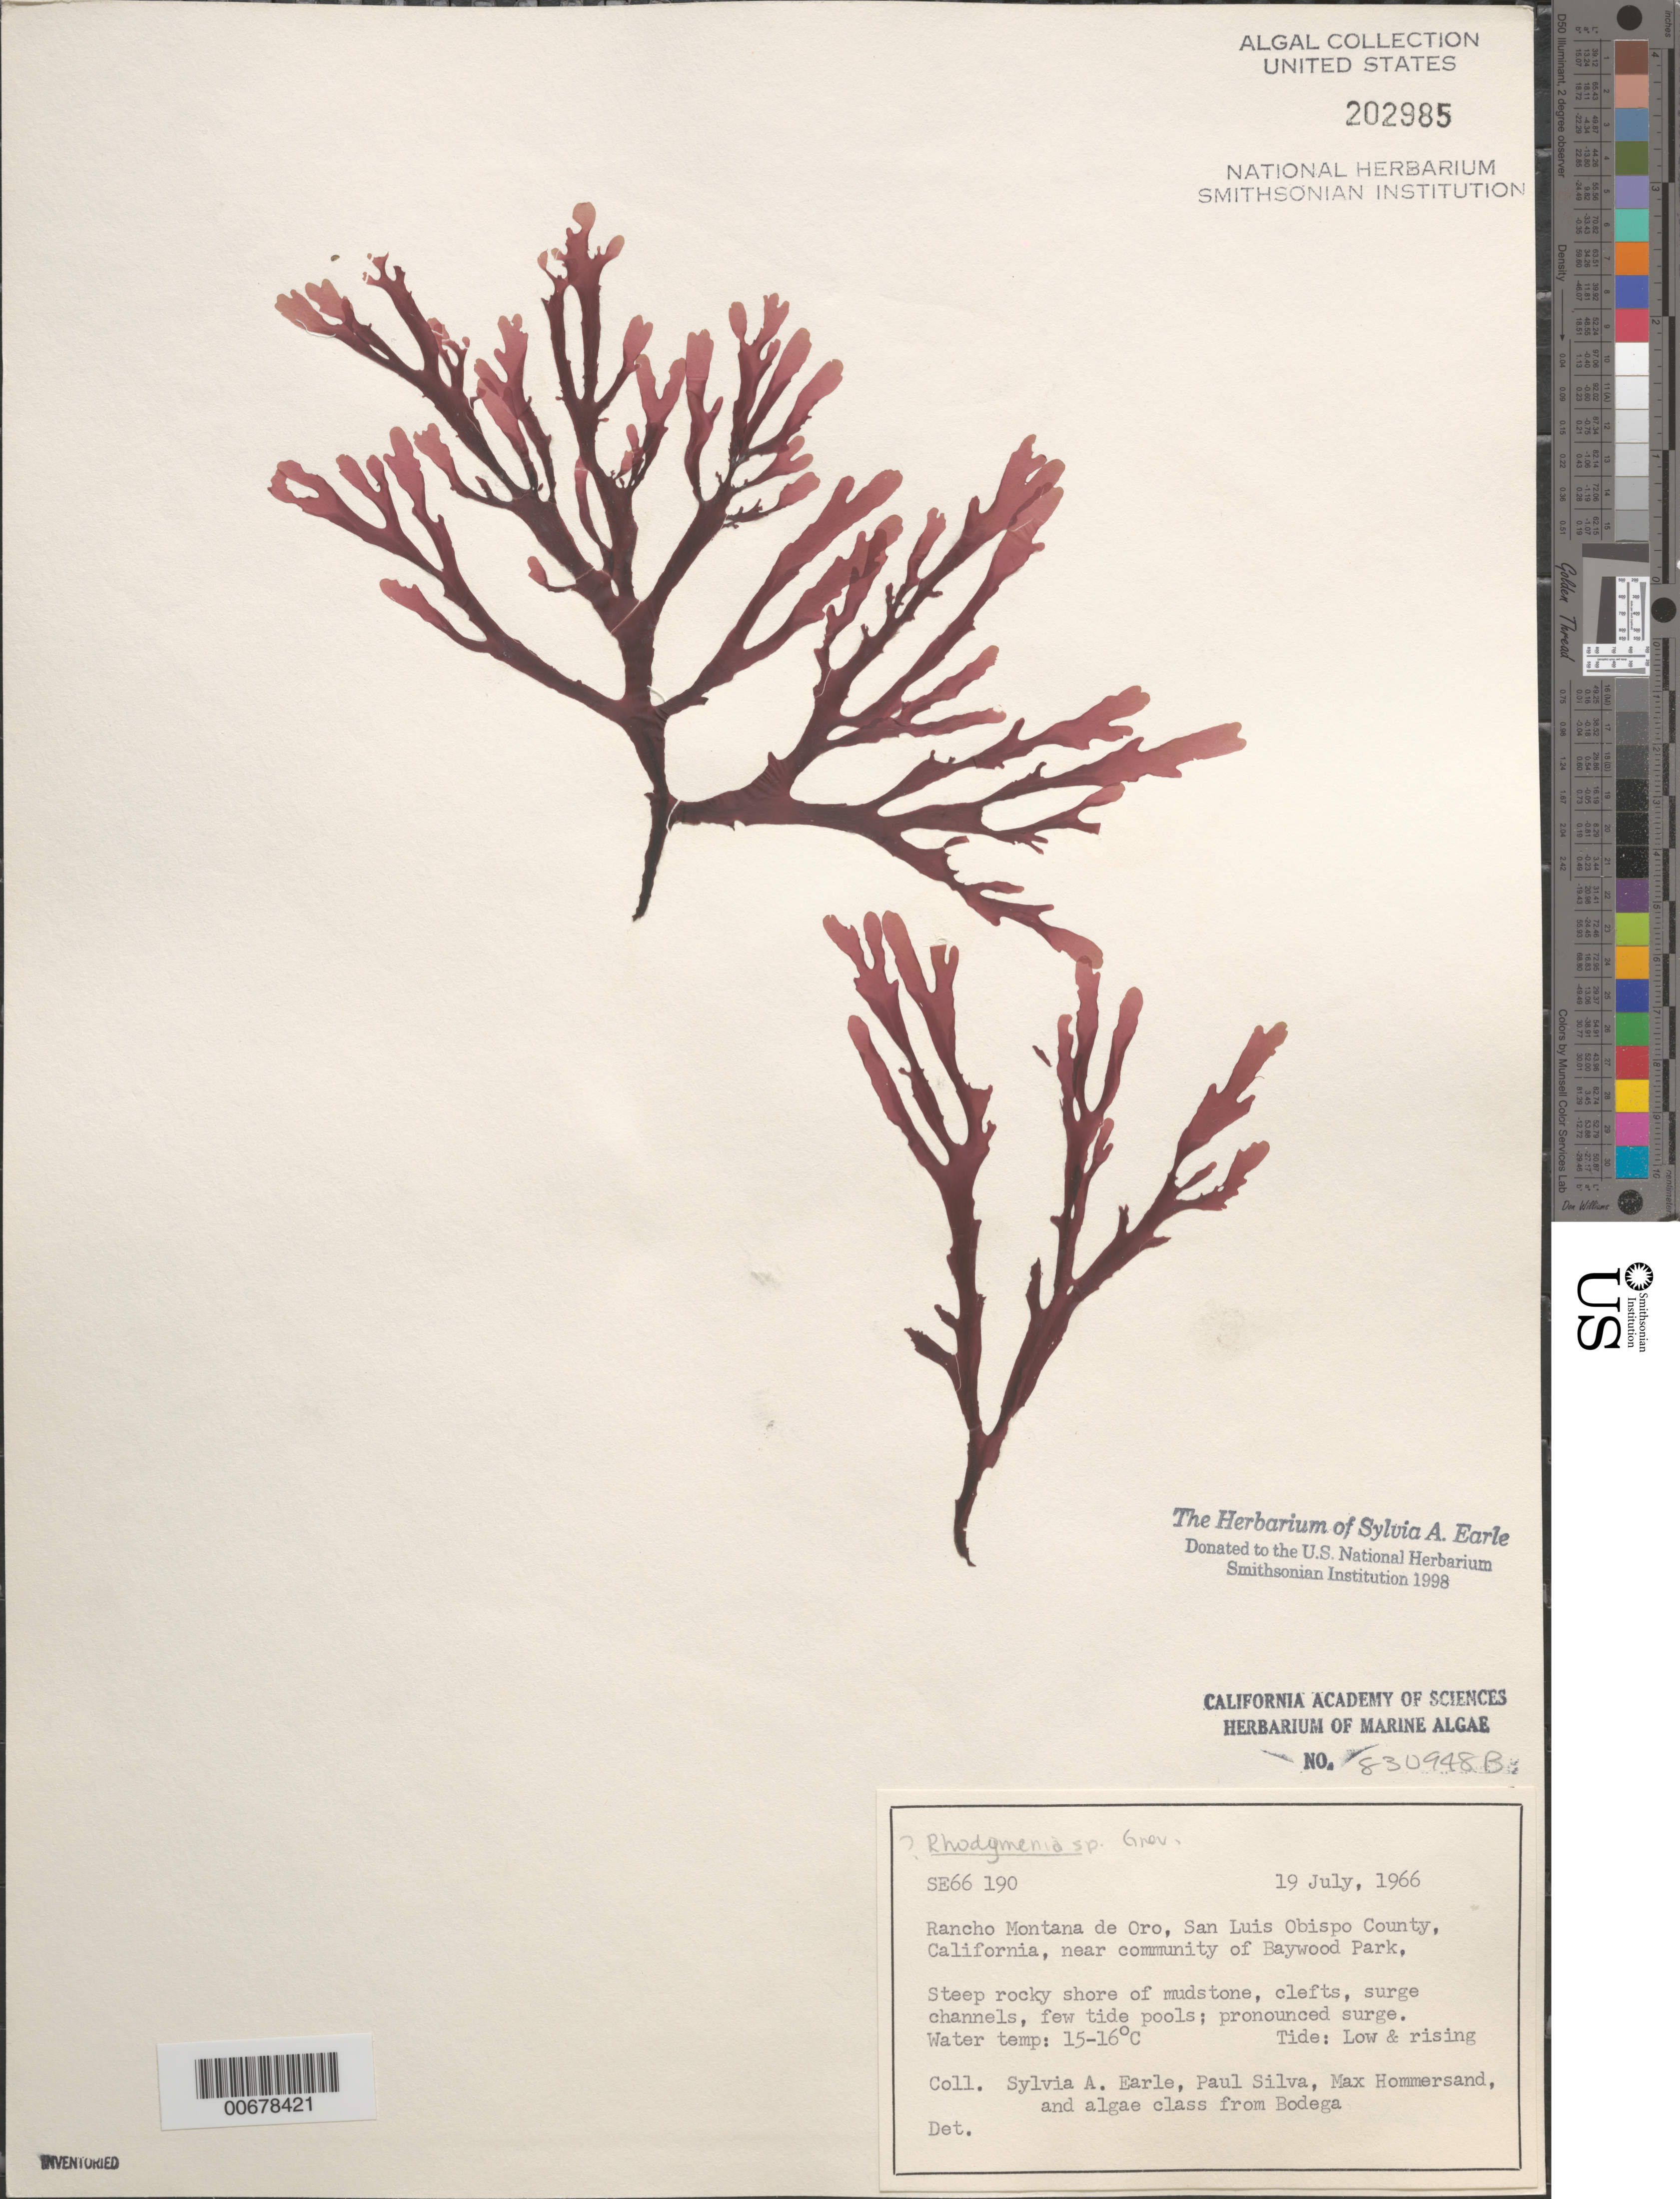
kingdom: Plantae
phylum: Rhodophyta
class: Florideophyceae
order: Rhodymeniales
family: Rhodymeniaceae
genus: Rhodymenia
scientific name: Rhodymenia sp.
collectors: S. A. Earle, P. C. Silva, M. H. Hommersand & Bodega Algae Class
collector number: SE 66190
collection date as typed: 19 Jul 1966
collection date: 1966-07-19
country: United States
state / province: California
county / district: San Luis Obispo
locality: Rancho Montana de Oro, near Baywood Park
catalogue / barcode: US 202985